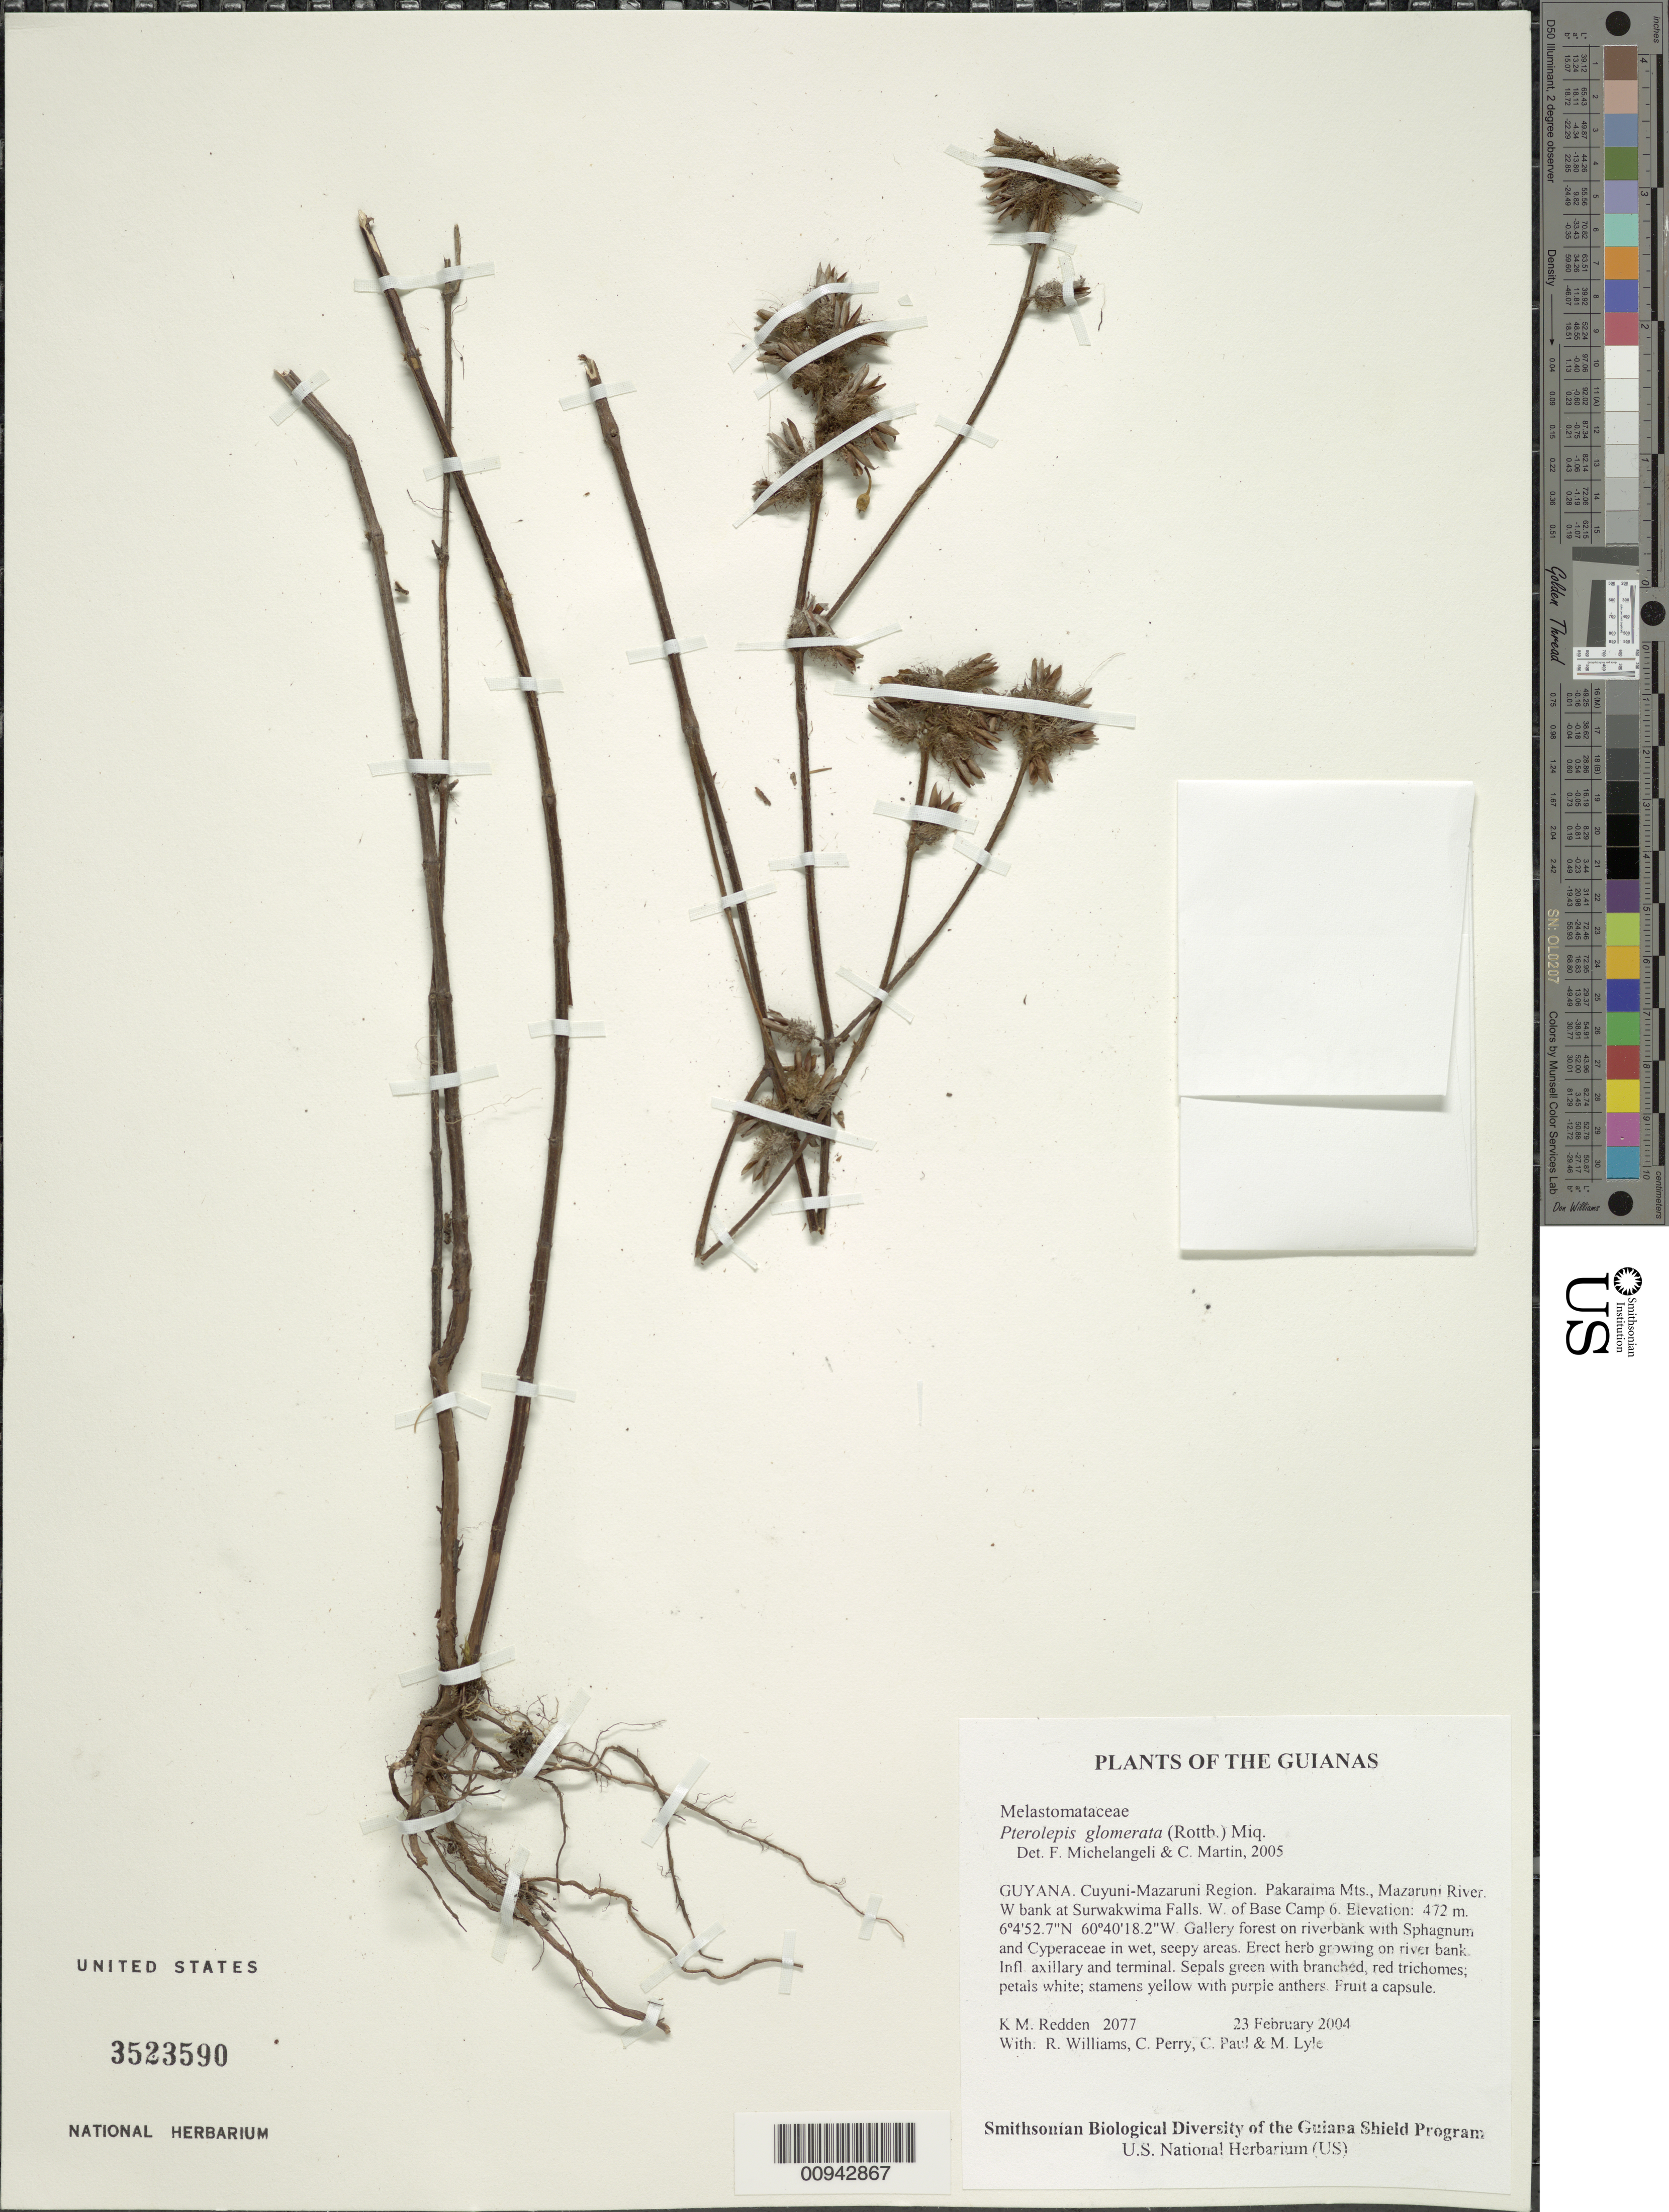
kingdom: Plantae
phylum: Tracheophyta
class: Magnoliopsida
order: Myrtales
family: Melastomataceae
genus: Pterolepis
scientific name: Pterolepis glomerata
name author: (Rottb.) Miq.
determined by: Michelangeli, F. A.; Martin, C.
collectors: K. M. Redden, R. Williams, C. Perry, C. Paul & M. Lyle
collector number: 2077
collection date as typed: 23 February 2004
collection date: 2004-02-23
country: Guyana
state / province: Cuyuni-Mazaruni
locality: Pakaraima Mts., Mazaruni River. W bank at Surwakwima Falls. W. of Base Camp 6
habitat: Gallery forest on riverbank with Sphagnum and Cyperaceae in wet, seepy areas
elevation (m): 472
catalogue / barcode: US 3523590